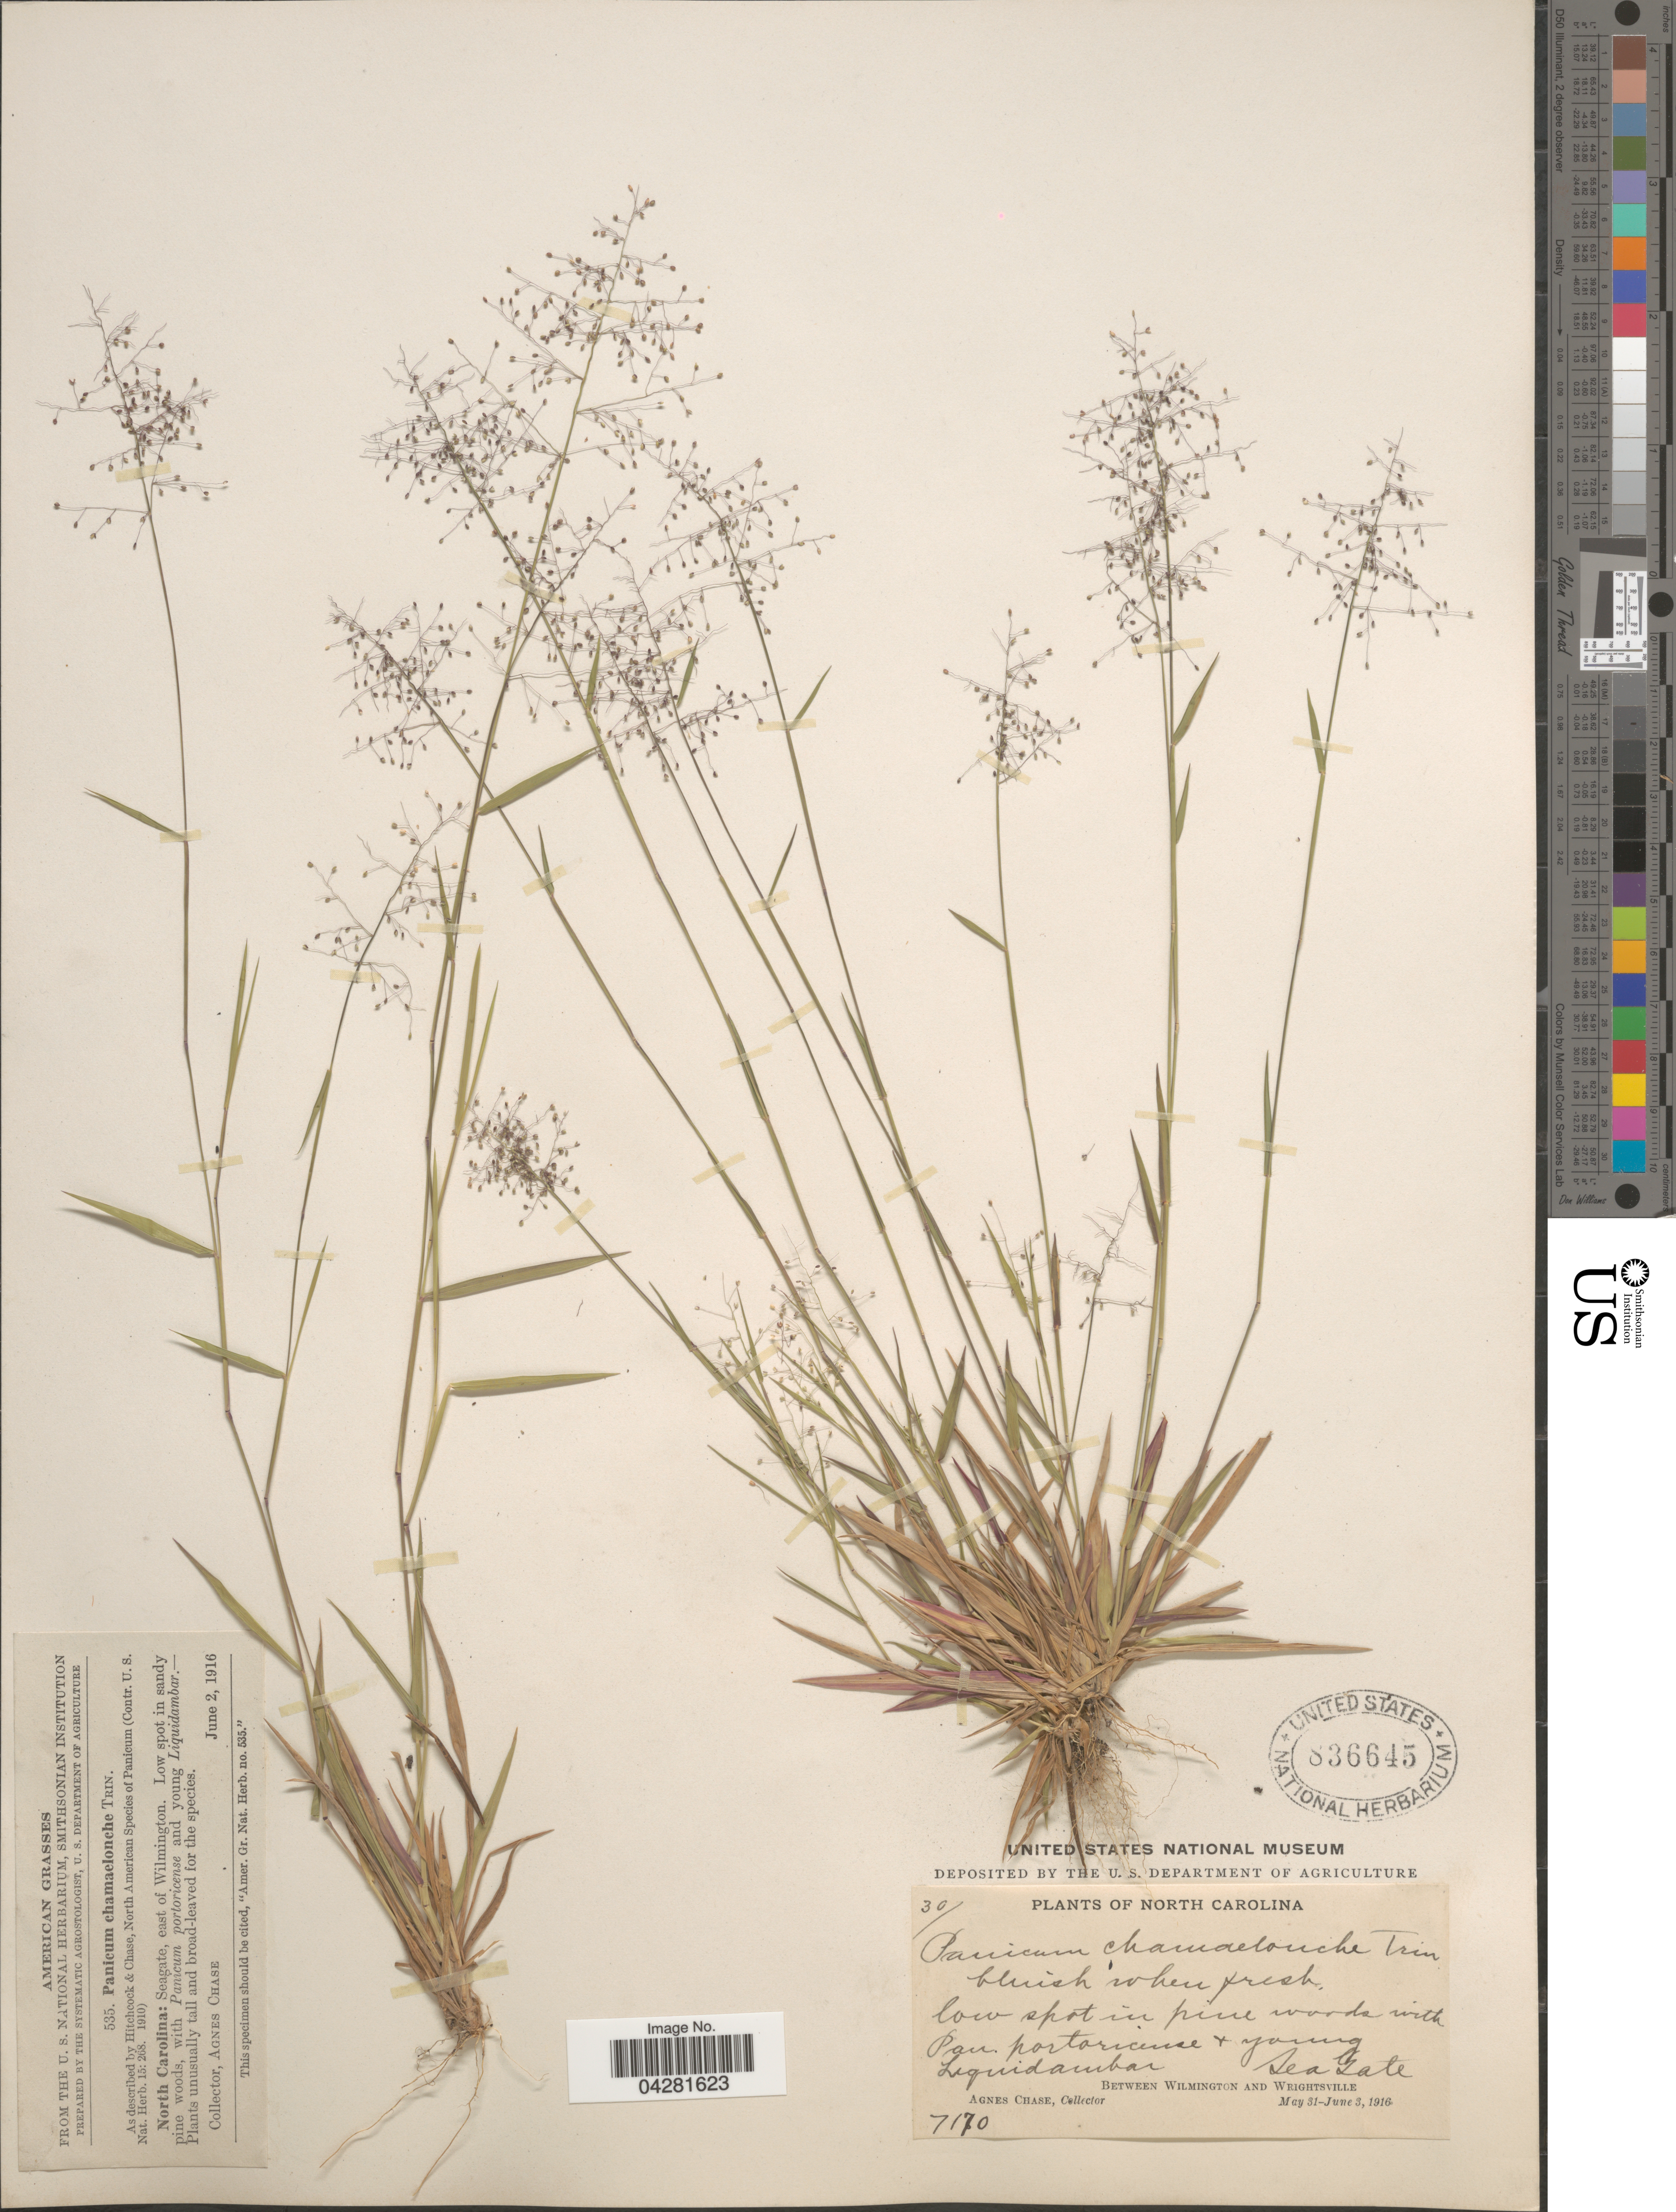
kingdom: Plantae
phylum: Tracheophyta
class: Liliopsida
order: Poales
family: Poaceae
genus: Dichanthelium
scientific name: Dichanthelium ensifolium var. ensifolium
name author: (Baldwin ex Elliot) Gould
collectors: A. Chase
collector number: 535/7170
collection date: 1916-06-02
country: United States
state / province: North Carolina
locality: Seagate, east of Wilmington. Between Wilmington and Wrightsville.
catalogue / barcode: US 836645